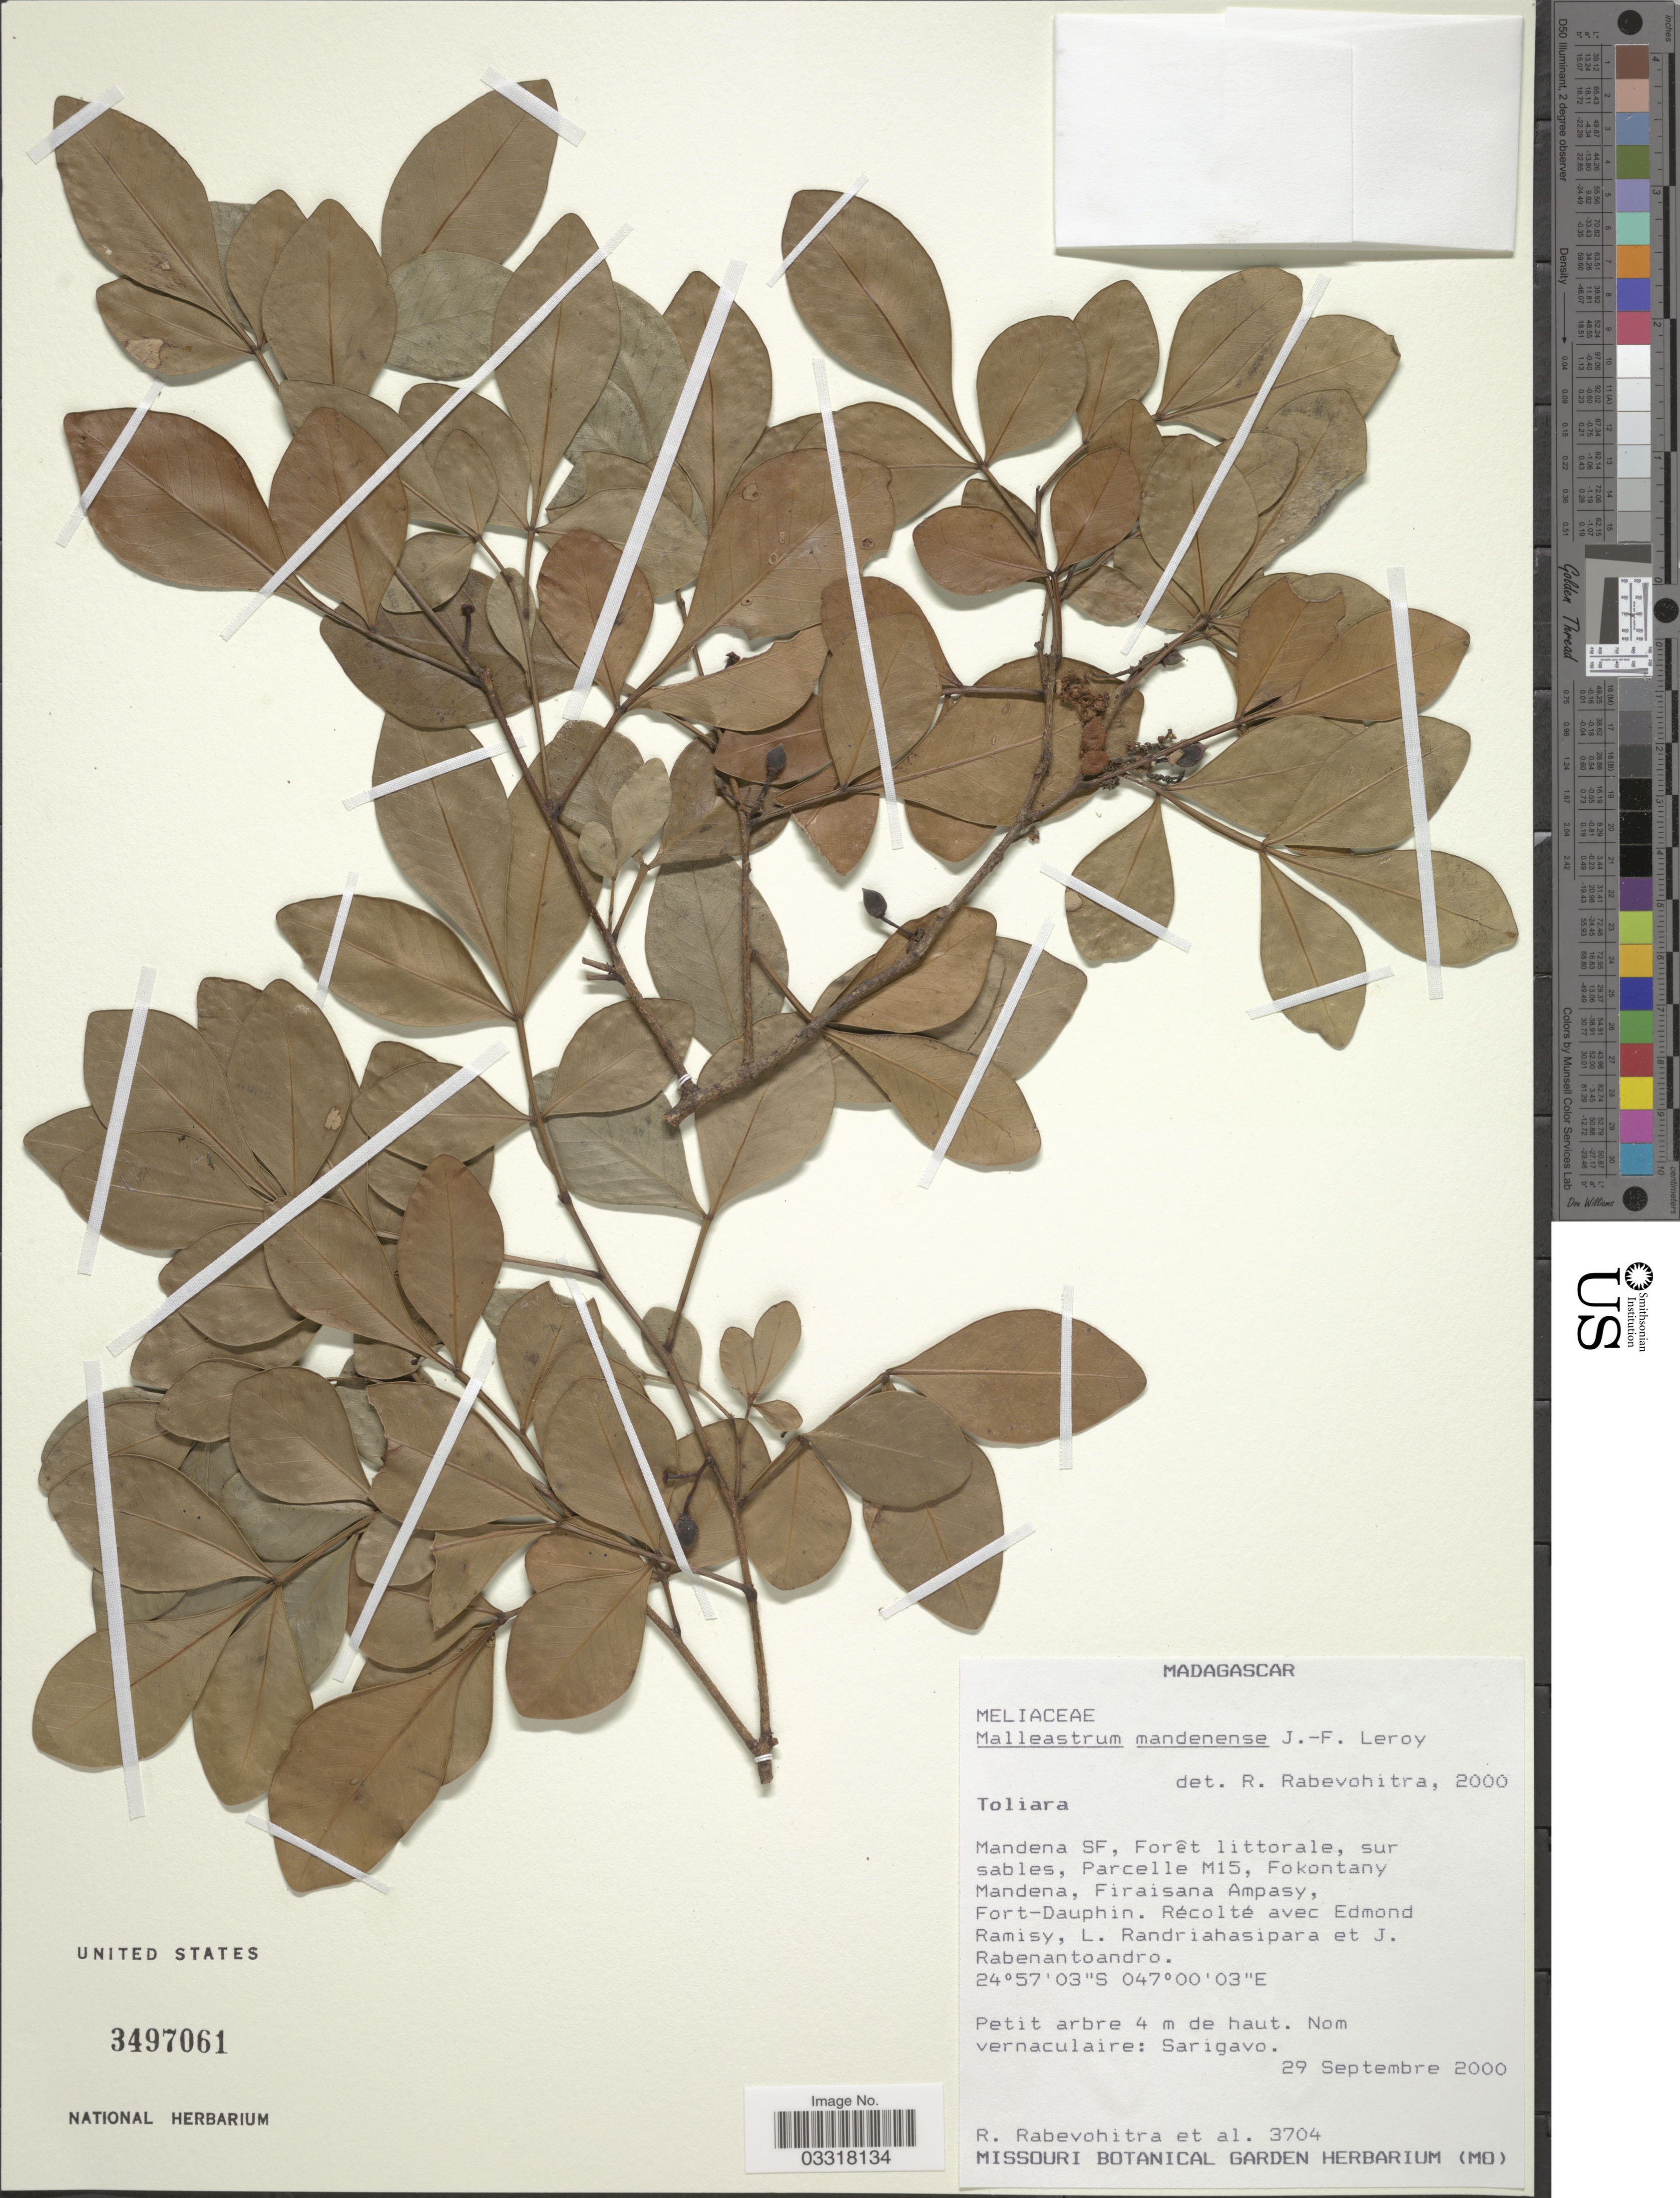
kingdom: Plantae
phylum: Tracheophyta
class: Magnoliopsida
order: Sapindales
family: Meliaceae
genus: Malleastrum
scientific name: Malleastrum mandenensis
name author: J.-F. Leroy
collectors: R. Rabevohitra & et al.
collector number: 3704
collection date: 2000-09-29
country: Madagascar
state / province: Anosy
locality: Mandena SF, Forêt littorale, sur sables, Parcelle M15, Fokontany Mandena, Firaisana Ampasy, Fort-Dauphin.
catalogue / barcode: US 3497061